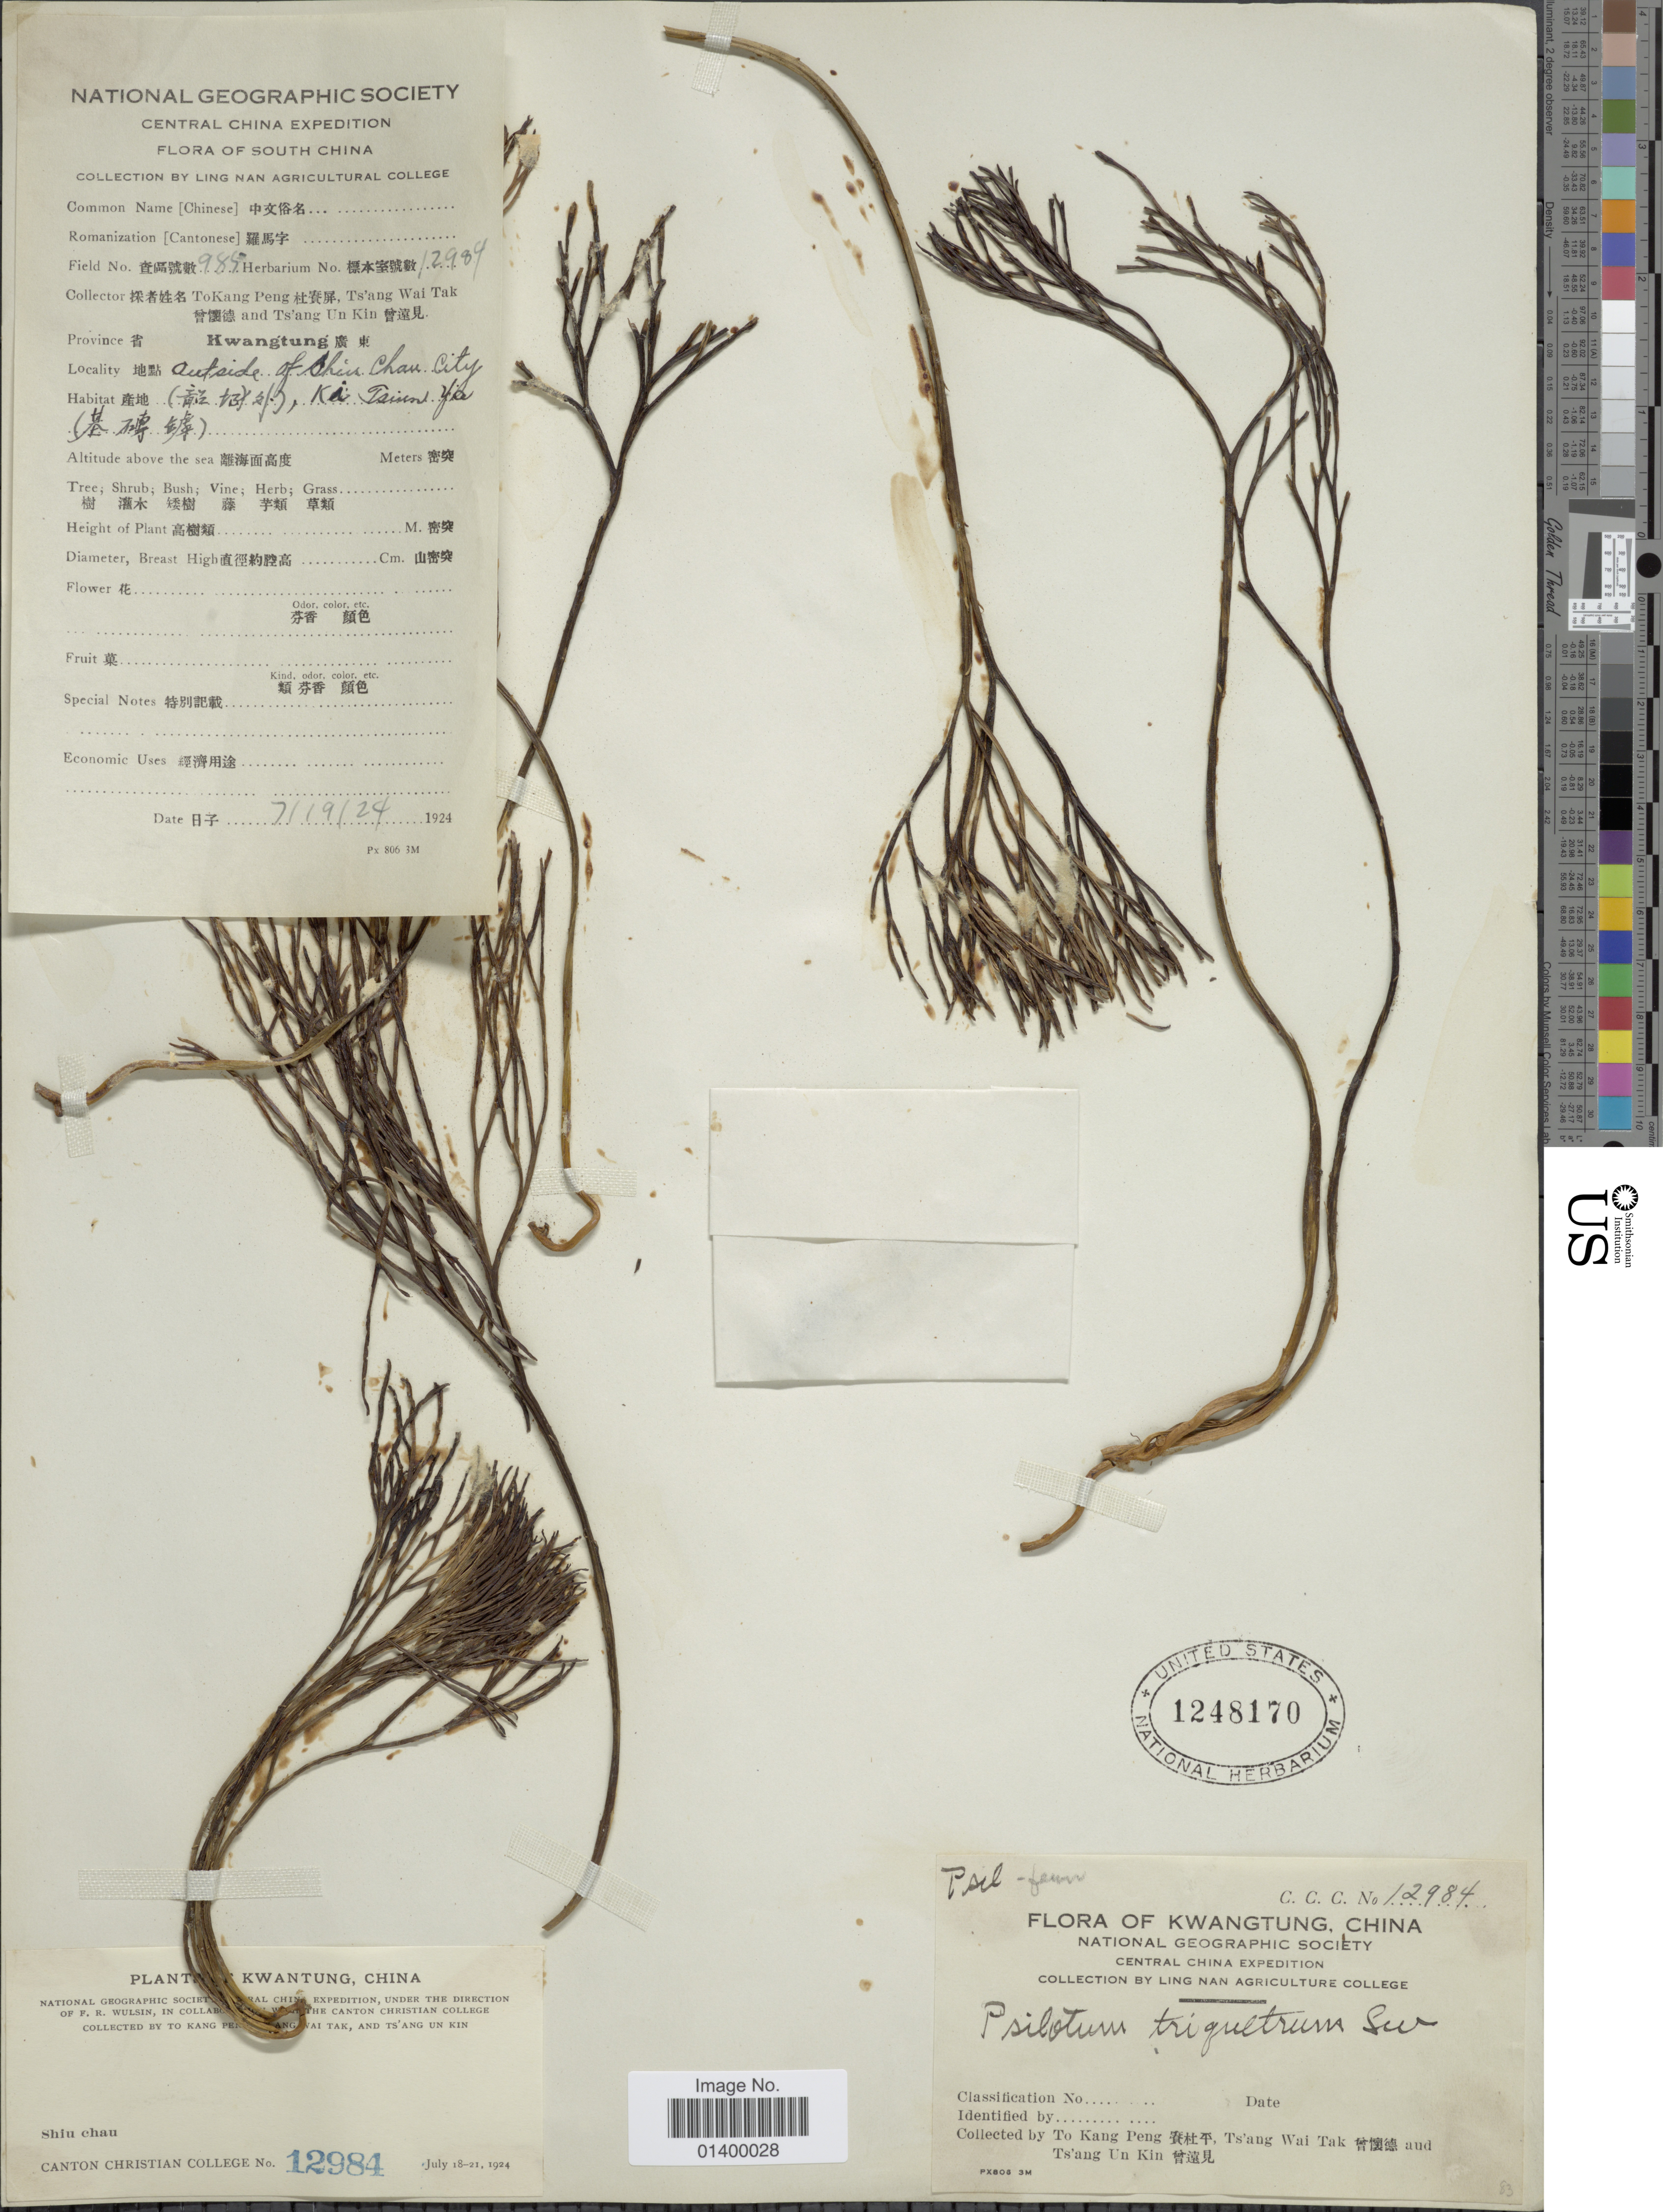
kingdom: Plantae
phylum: Tracheophyta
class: Polypodiopsida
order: Psilotales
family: Psilotaceae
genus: Psilotum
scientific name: Psilotum nudum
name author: (L.) P. Beauv.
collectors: T. Ping, W. T. Tsang & U. K. Tsang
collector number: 985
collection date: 1924-07-18/1924-07-21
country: China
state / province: Guangdong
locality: Province Kwankgtung X. Outside of Shin Chau City, (X), Ki Tsien Ya (X)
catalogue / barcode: US 1248170